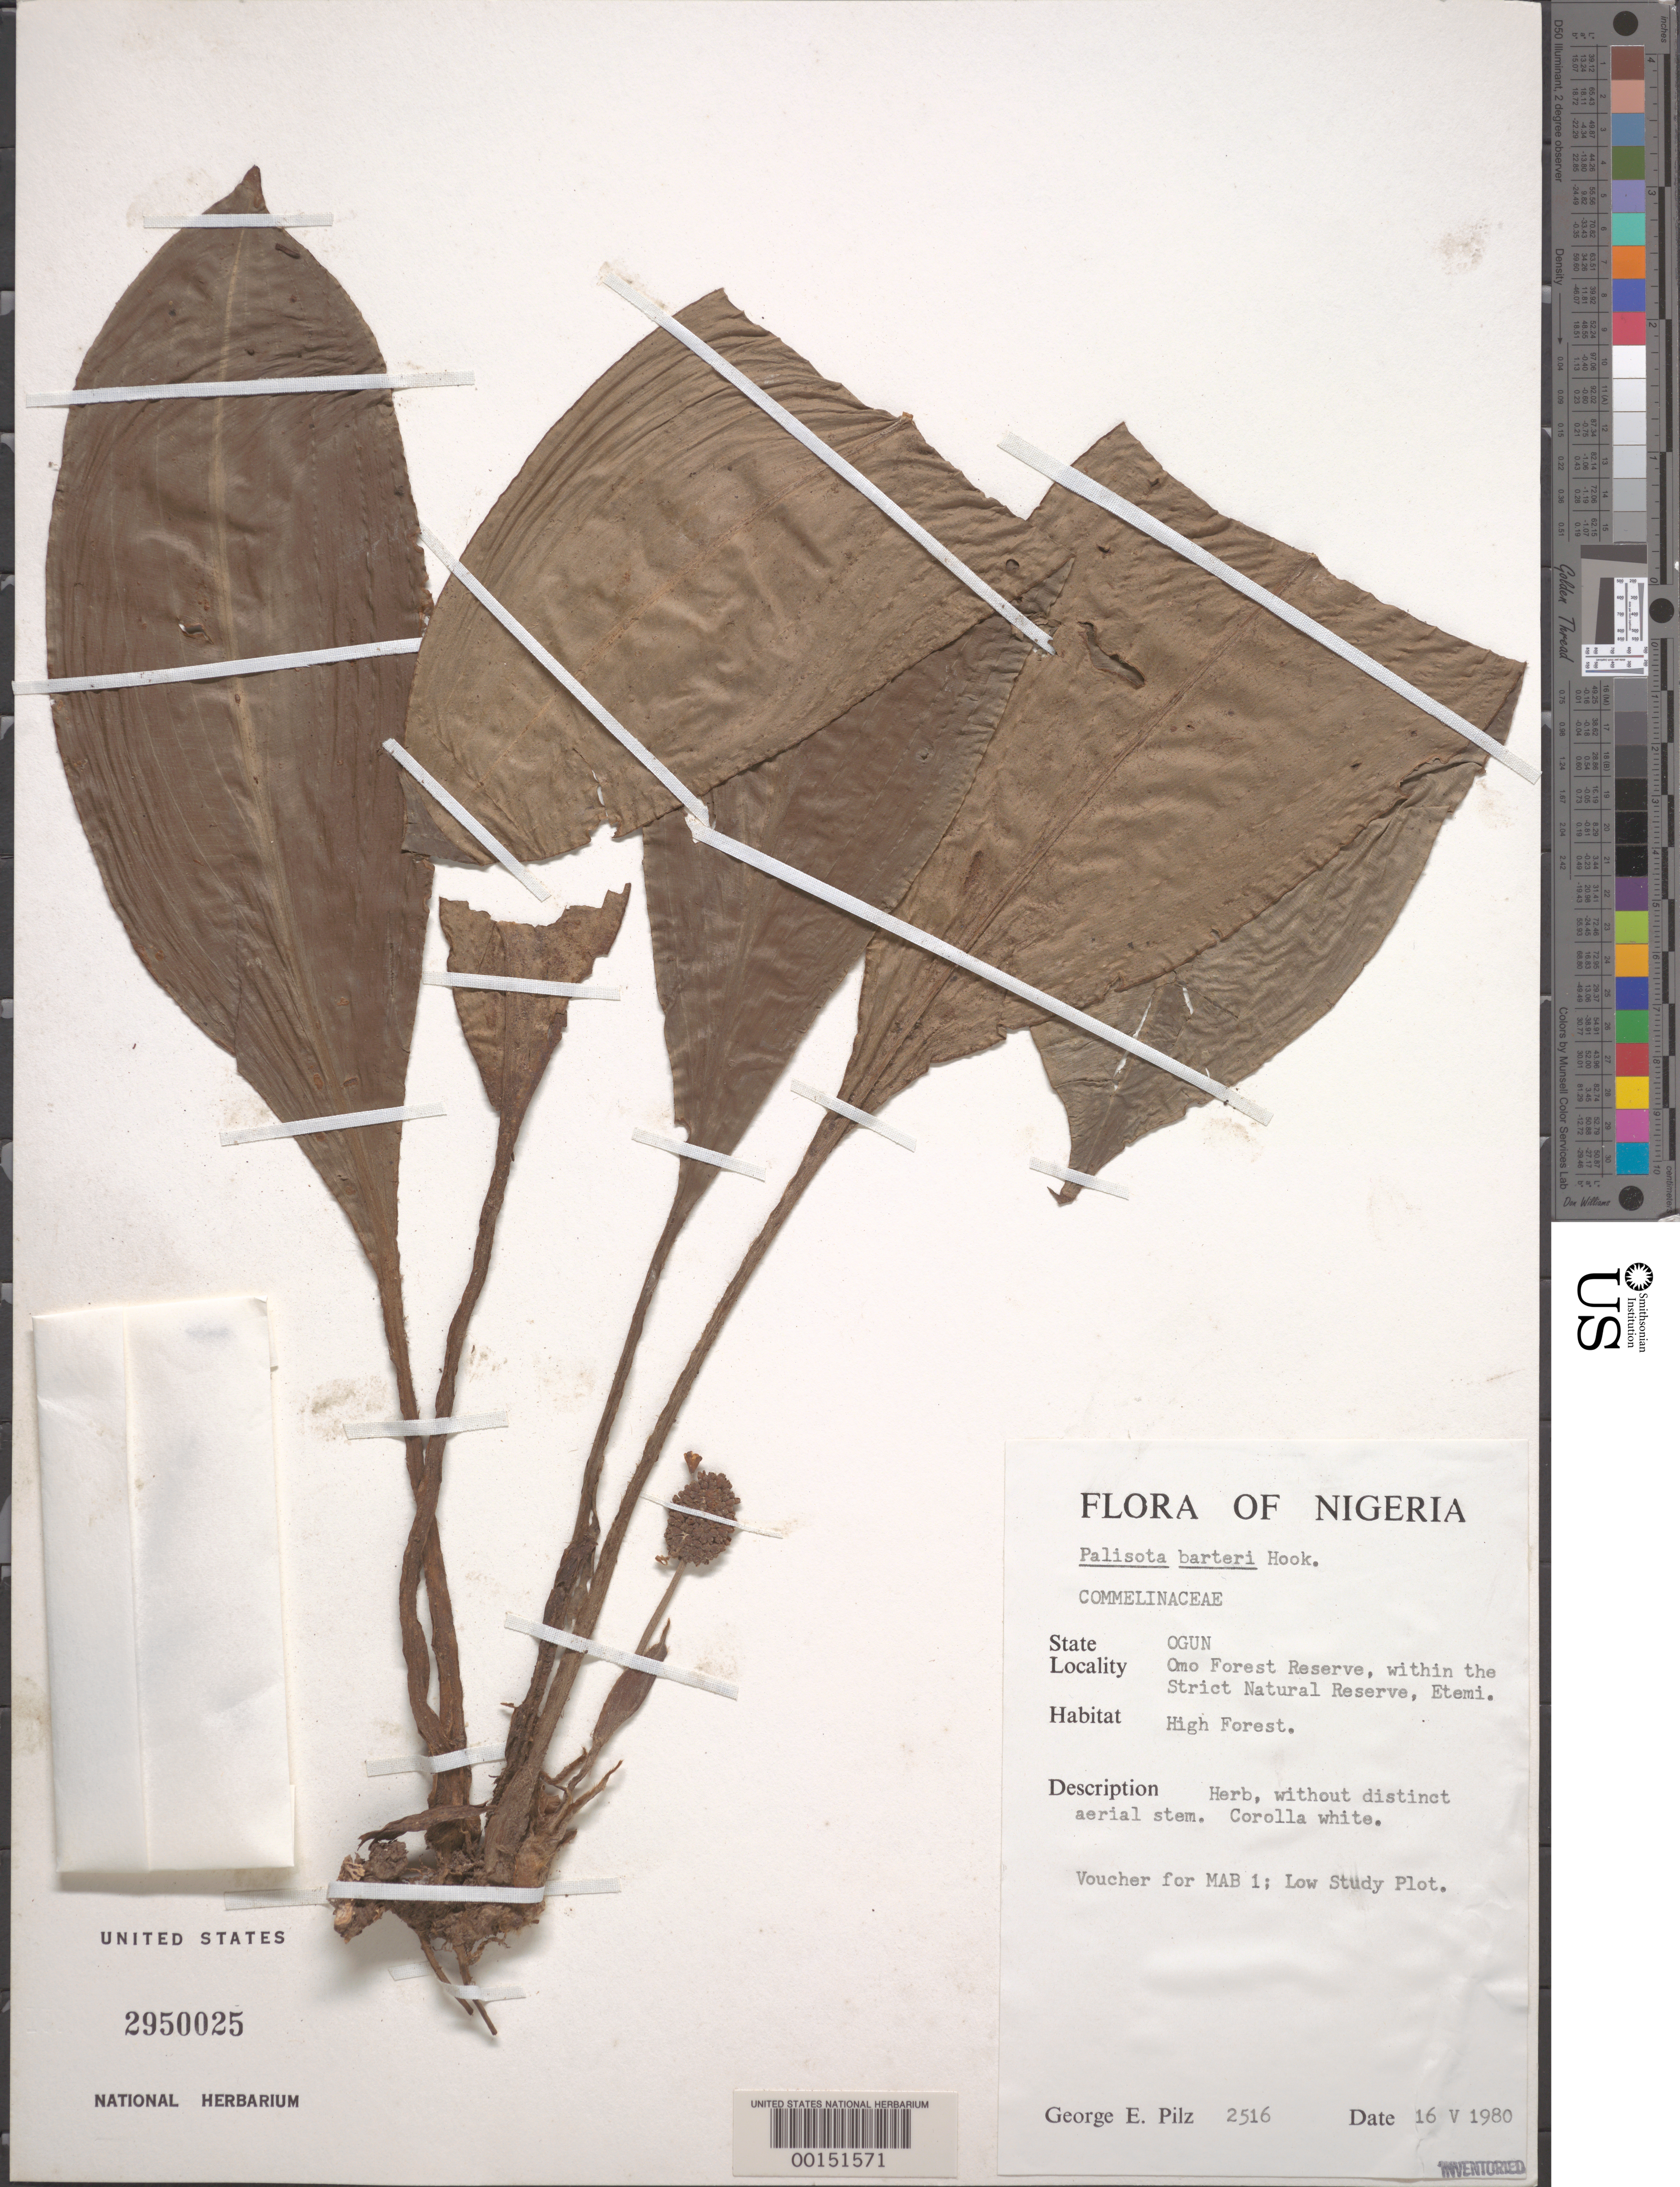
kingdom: Plantae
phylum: Tracheophyta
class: Liliopsida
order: Commelinales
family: Commelinaceae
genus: Palisota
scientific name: Palisota barteri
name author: Hook.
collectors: G. E. Pilz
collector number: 2516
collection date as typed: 16 May 1980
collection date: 1980-05-16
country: Nigeria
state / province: Ogun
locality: Omo forest reserve, within the strict natural reserve, etemi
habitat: High forest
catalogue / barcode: US 2950025